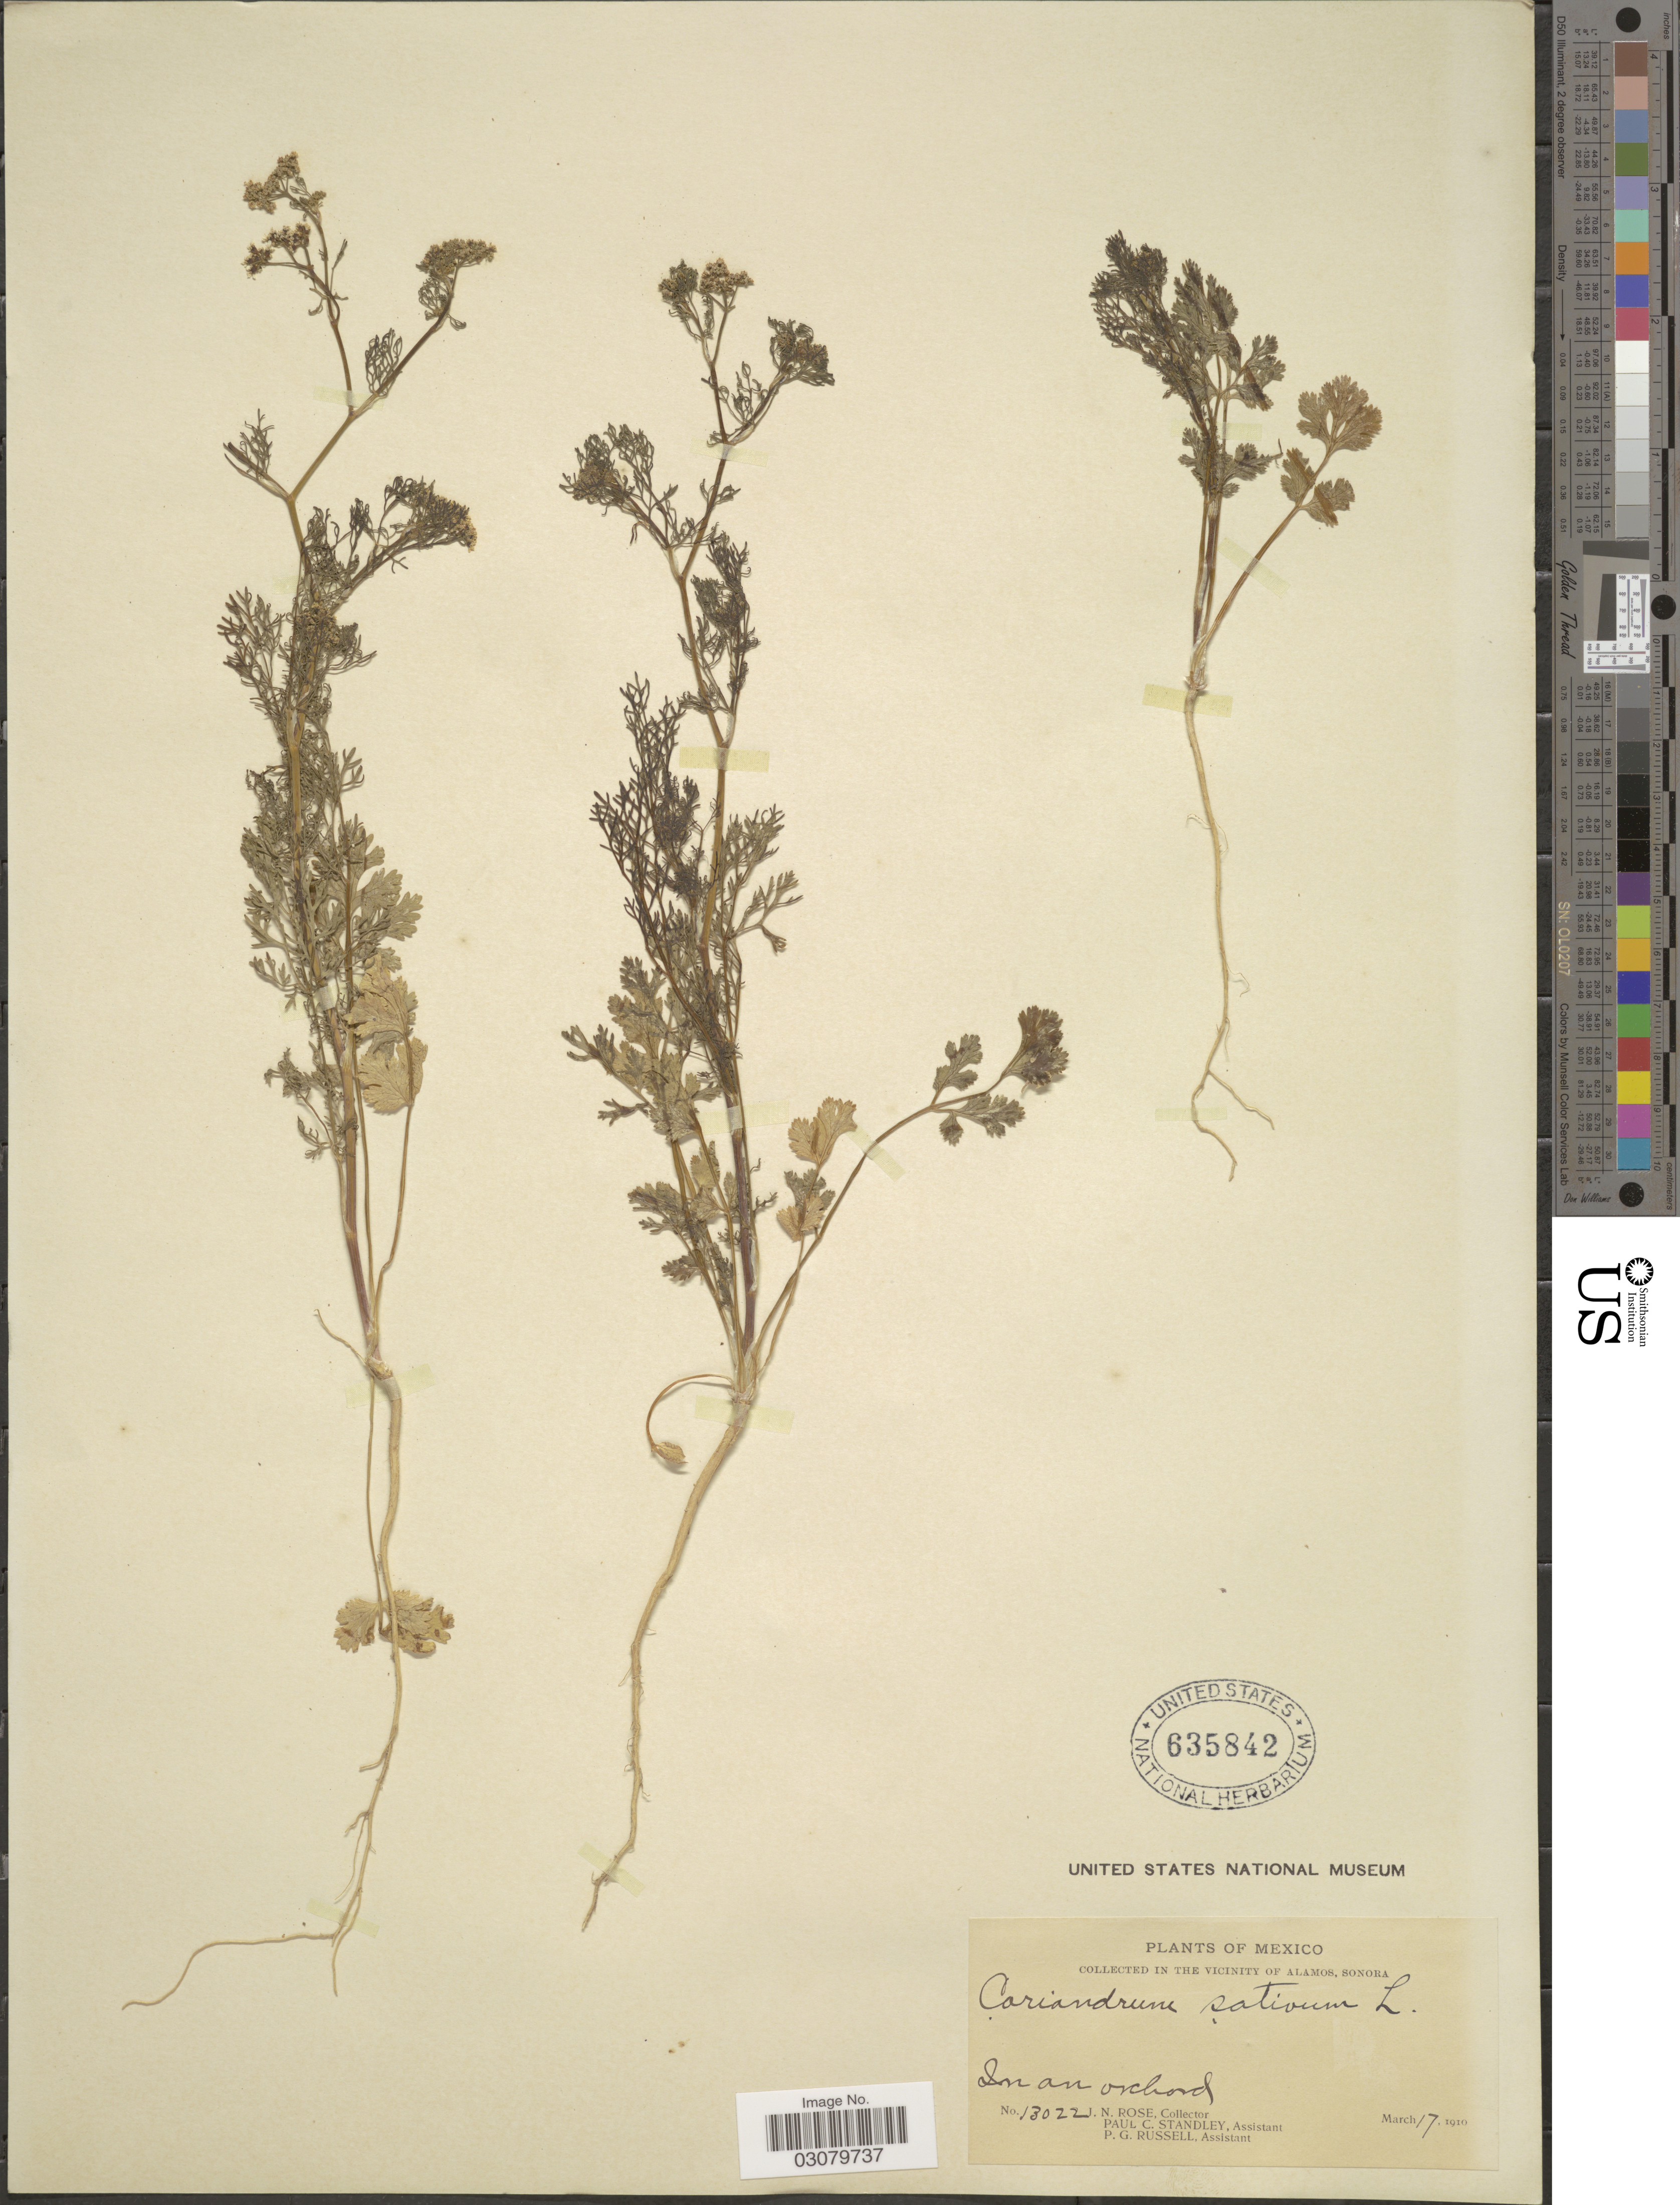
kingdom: Plantae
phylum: Tracheophyta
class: Magnoliopsida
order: Apiales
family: Apiaceae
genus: Coriandrum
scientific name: Coriandrum sativum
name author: L.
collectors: J. N. Rose, P. C. Standley & P. G. Russell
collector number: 13022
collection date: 1910-03-17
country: Mexico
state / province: Sonora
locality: In the Vicinity of Alamos. In an orchard.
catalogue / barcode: US 635842